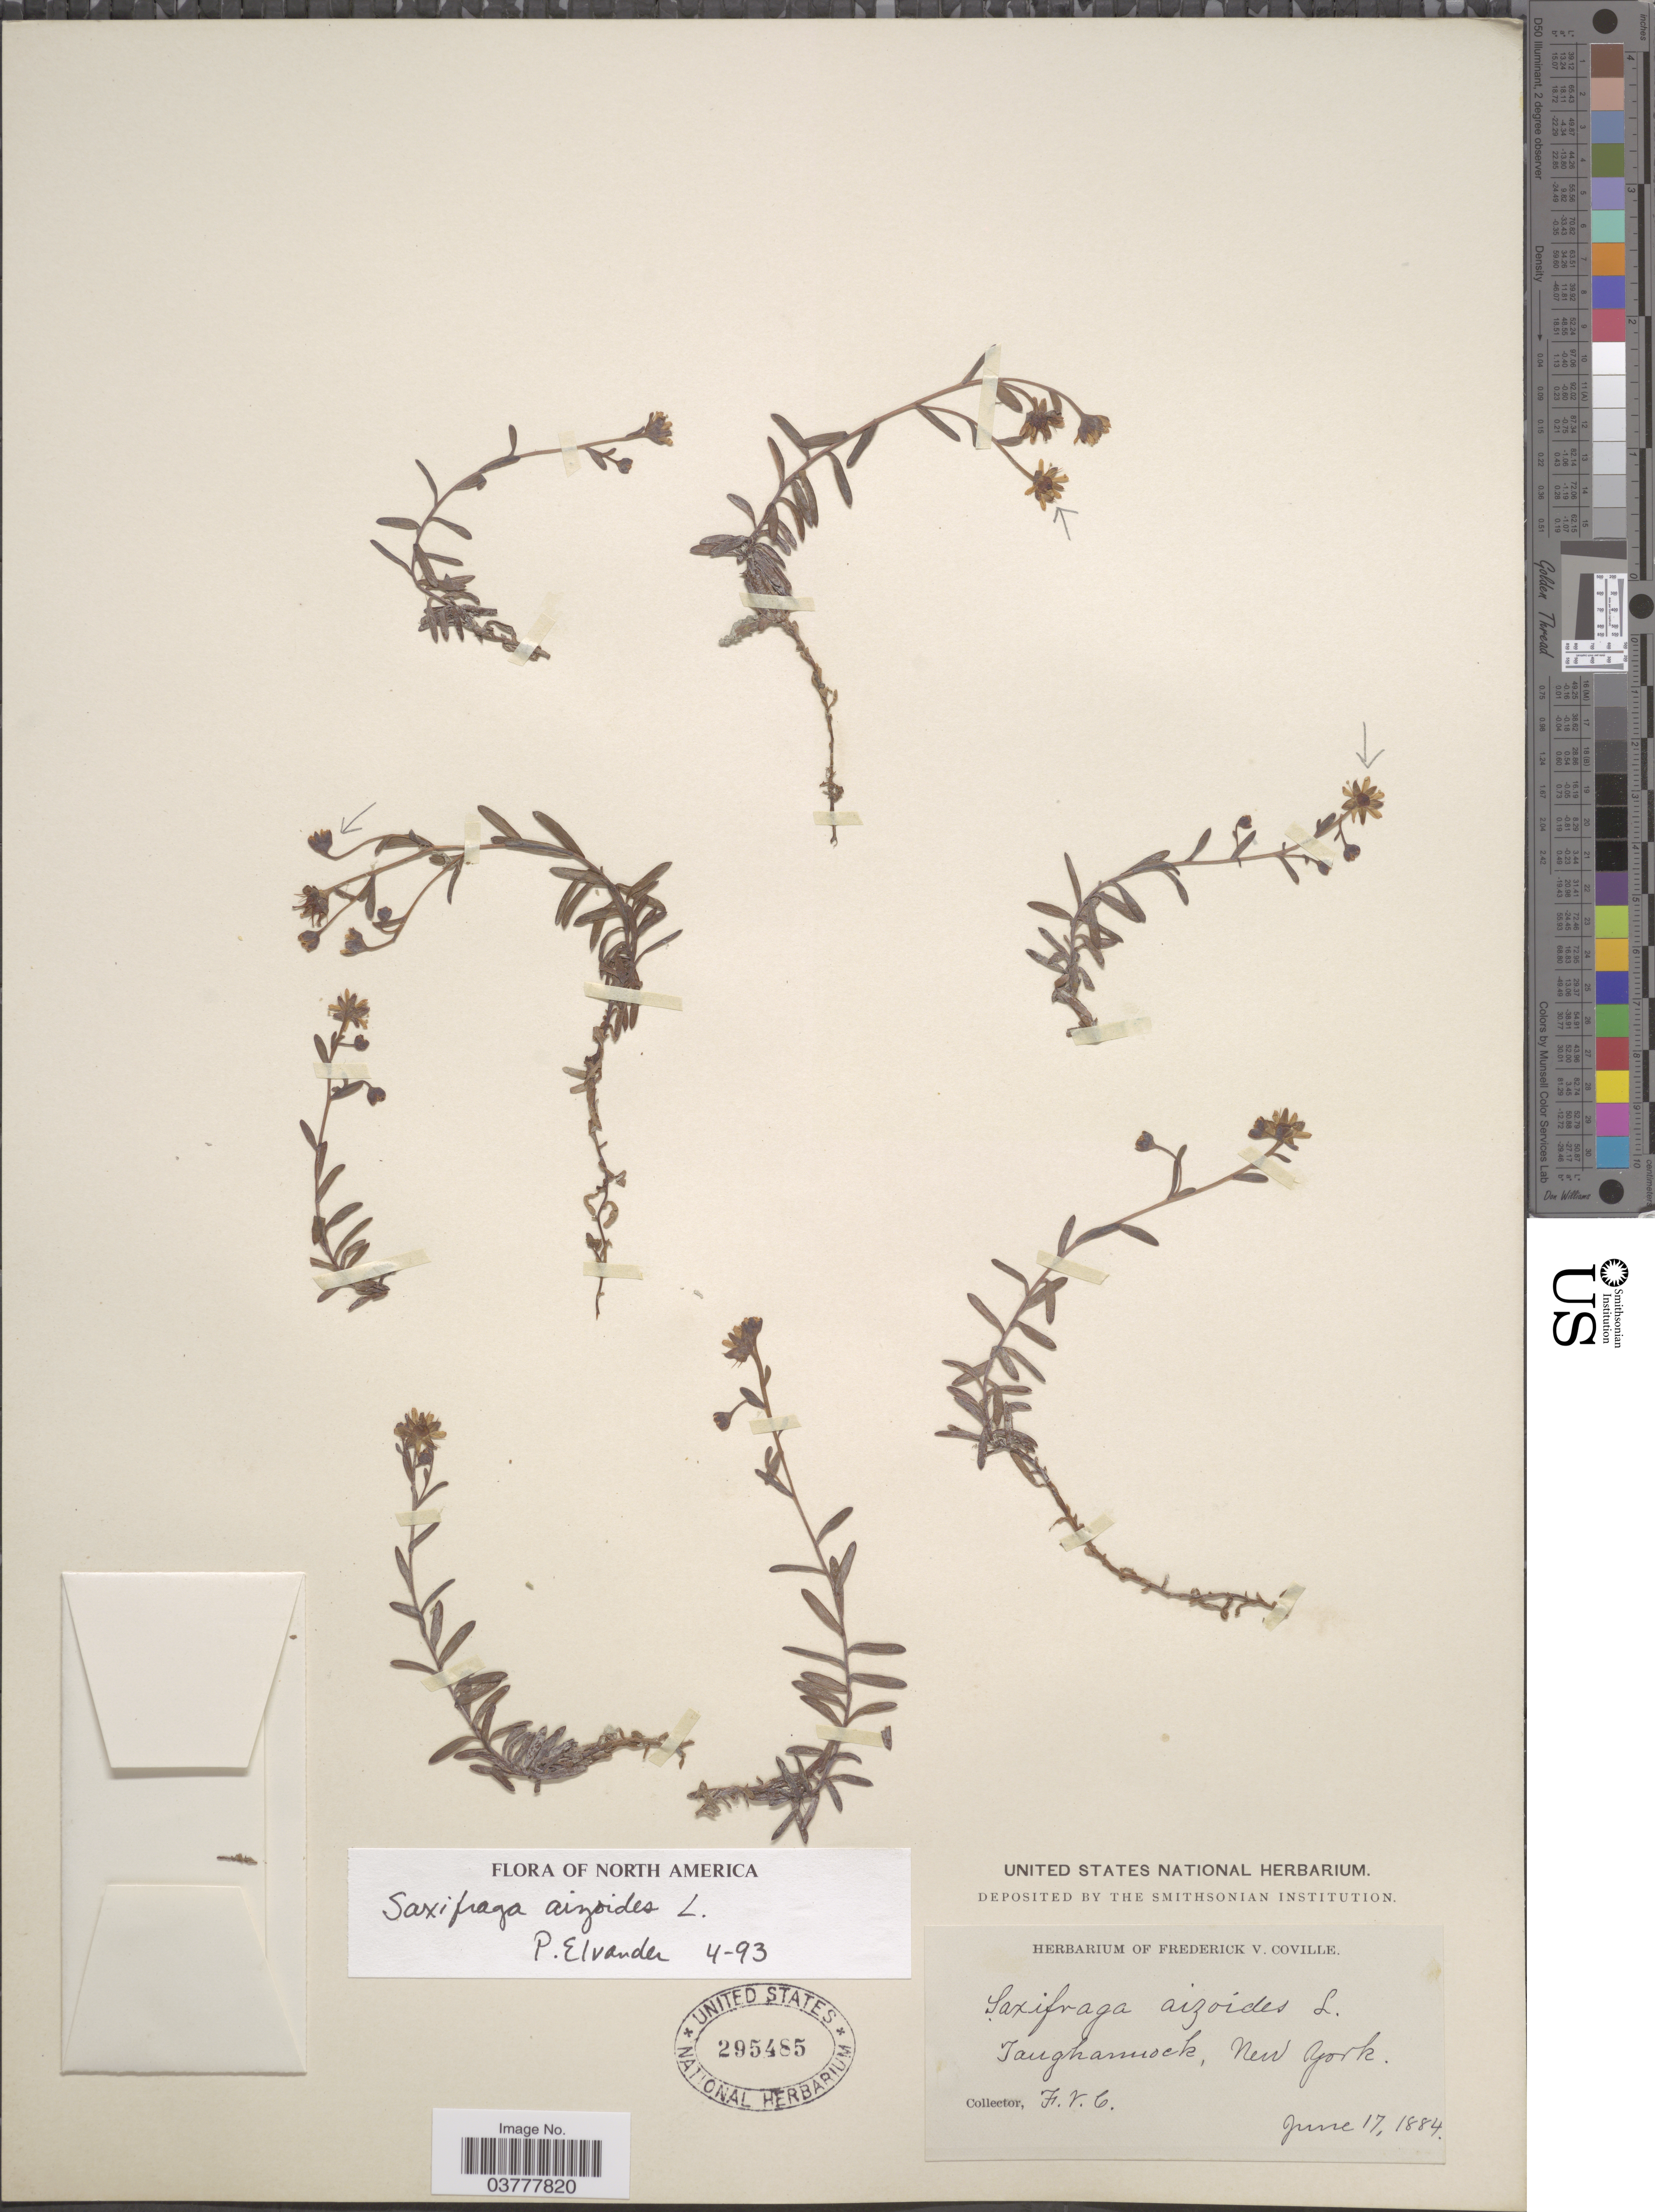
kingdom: Plantae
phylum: Tracheophyta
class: Magnoliopsida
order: Saxifragales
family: Saxifragaceae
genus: Saxifraga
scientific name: Saxifraga aizoides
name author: L.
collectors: F. V. Coville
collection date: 1884-06-17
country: United States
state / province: New York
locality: Taughannock.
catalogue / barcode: US 295485